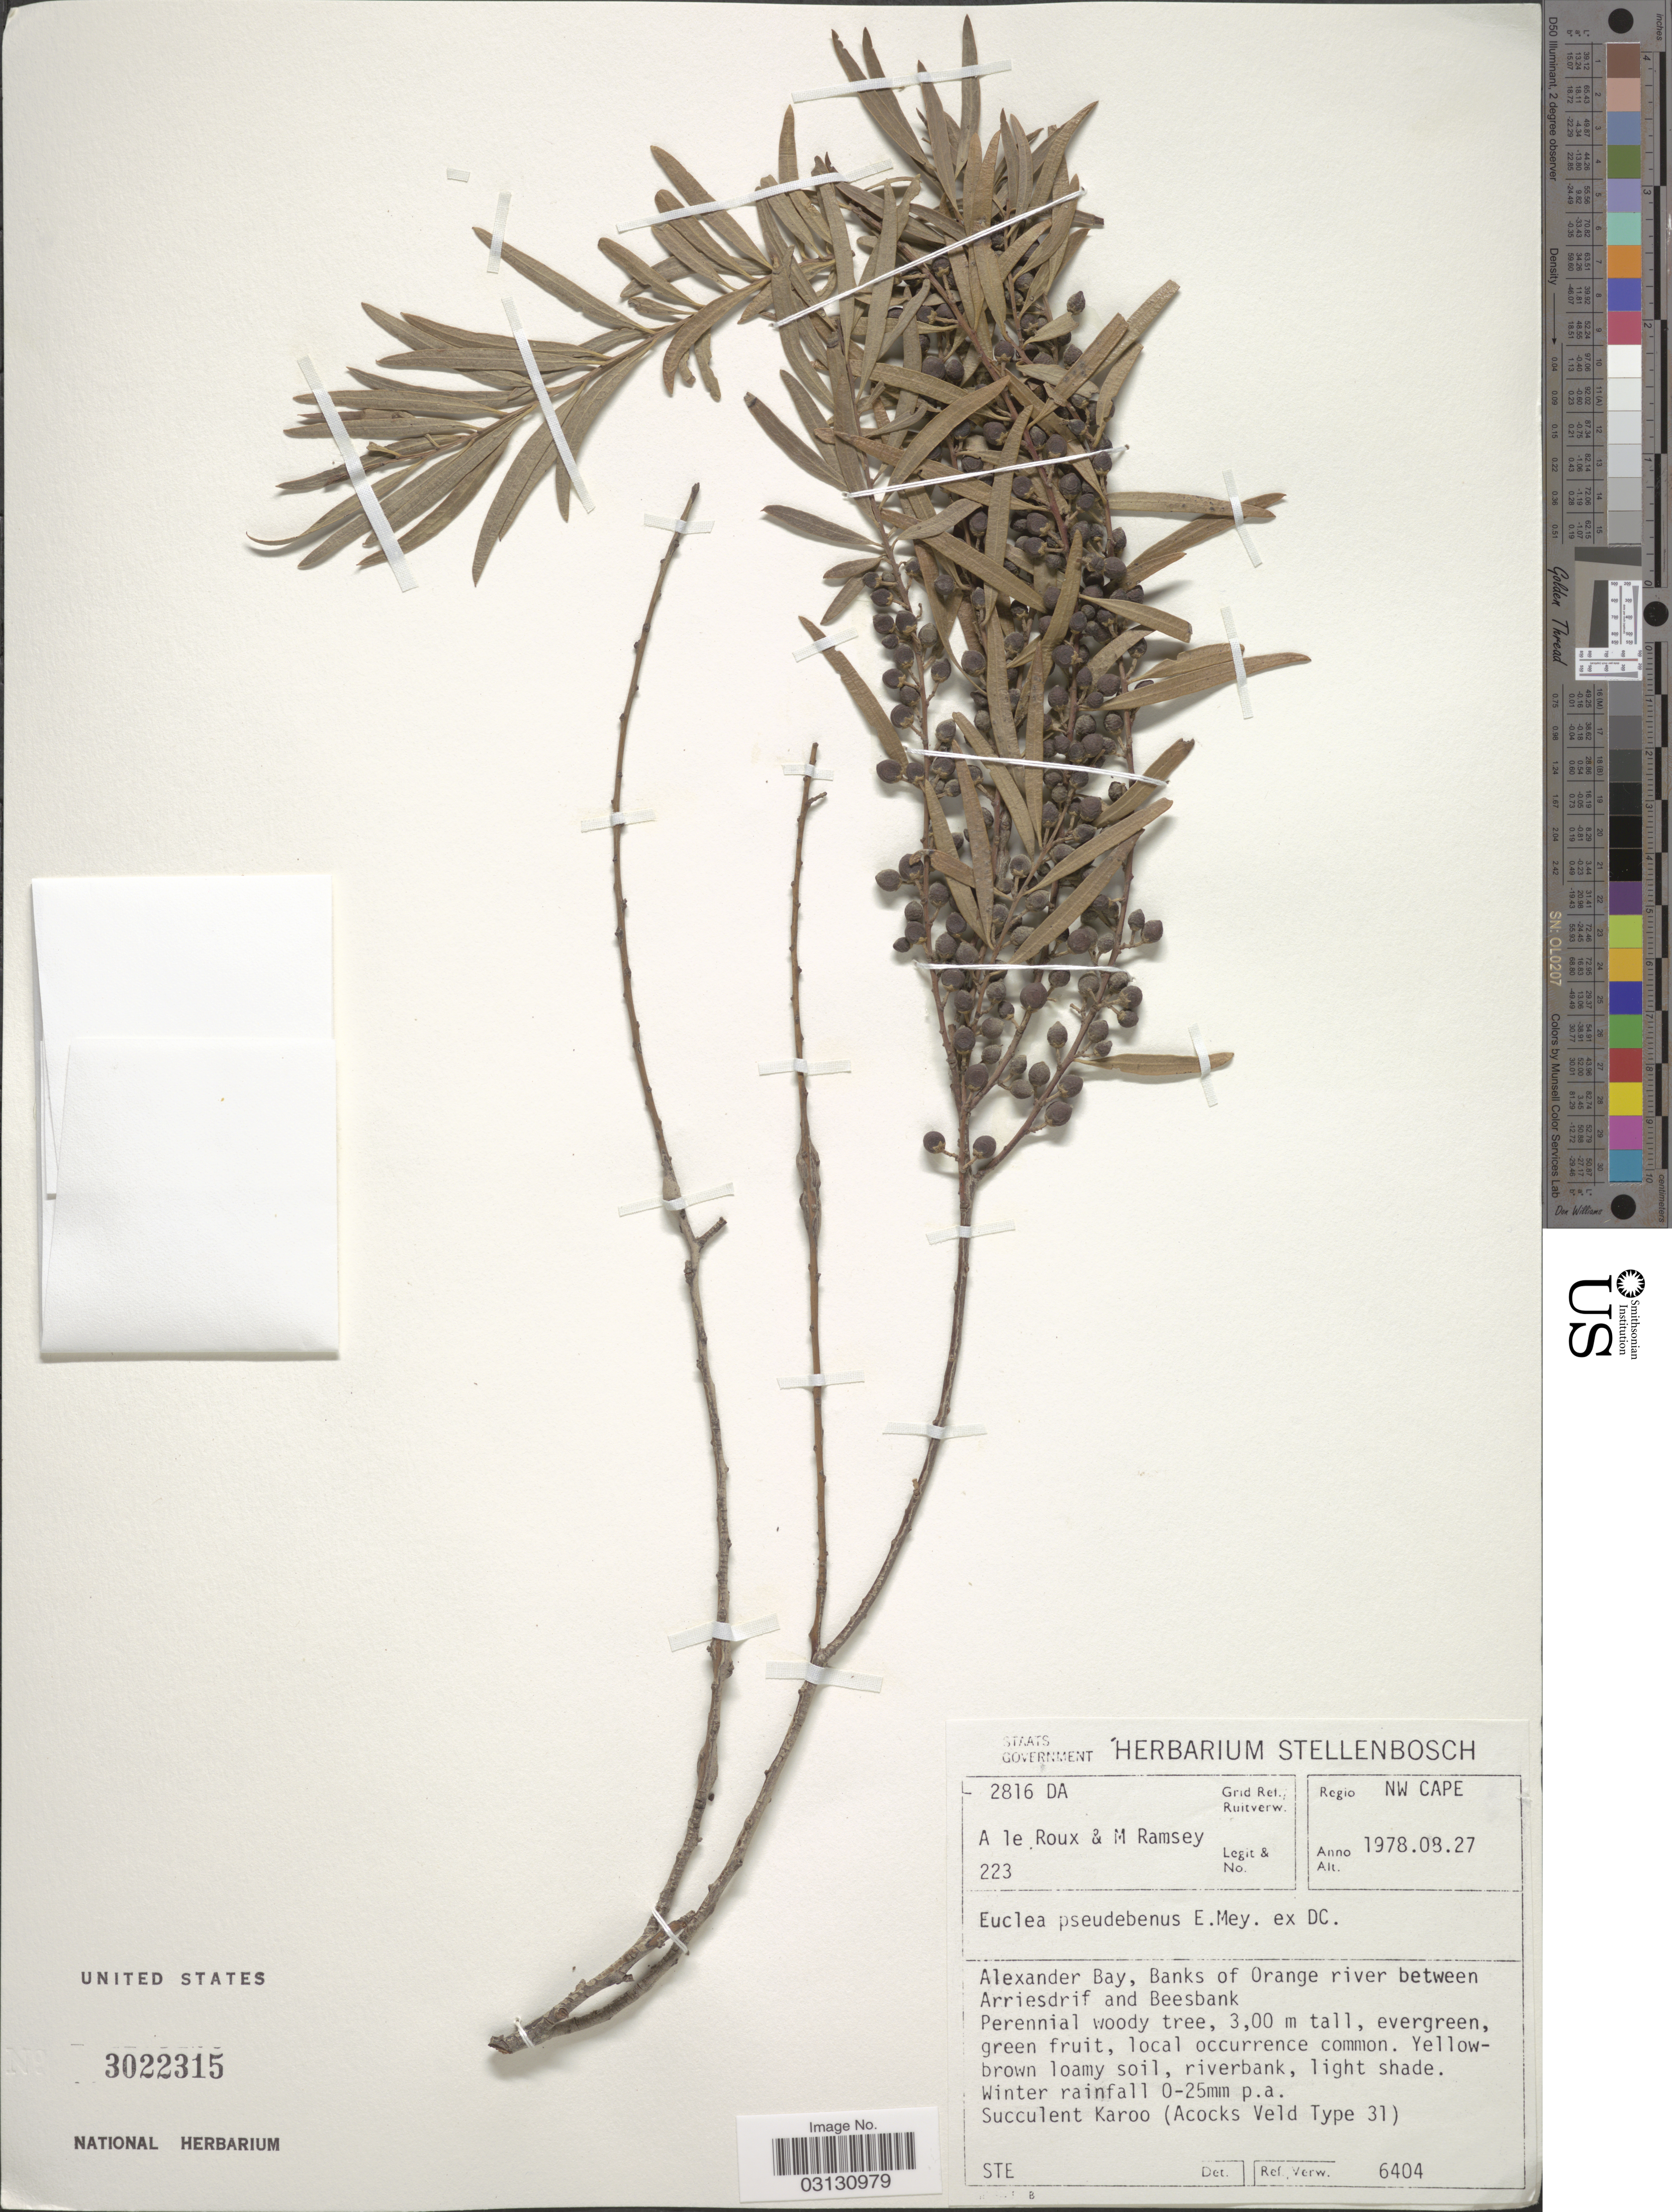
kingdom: Plantae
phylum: Tracheophyta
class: Magnoliopsida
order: Ericales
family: Ebenaceae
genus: Euclea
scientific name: Euclea pseudebenus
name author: E. Mey. ex A. DC.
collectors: A. le Roux & M. Ramsey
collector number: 223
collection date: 1978-08-27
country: South Africa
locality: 2816 DA Grid. ref./Ruitverw., Regio NW Cape, Alexander Bay, Banks of Orange river between Arriesdrif and Beesbank.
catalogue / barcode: US 3022315